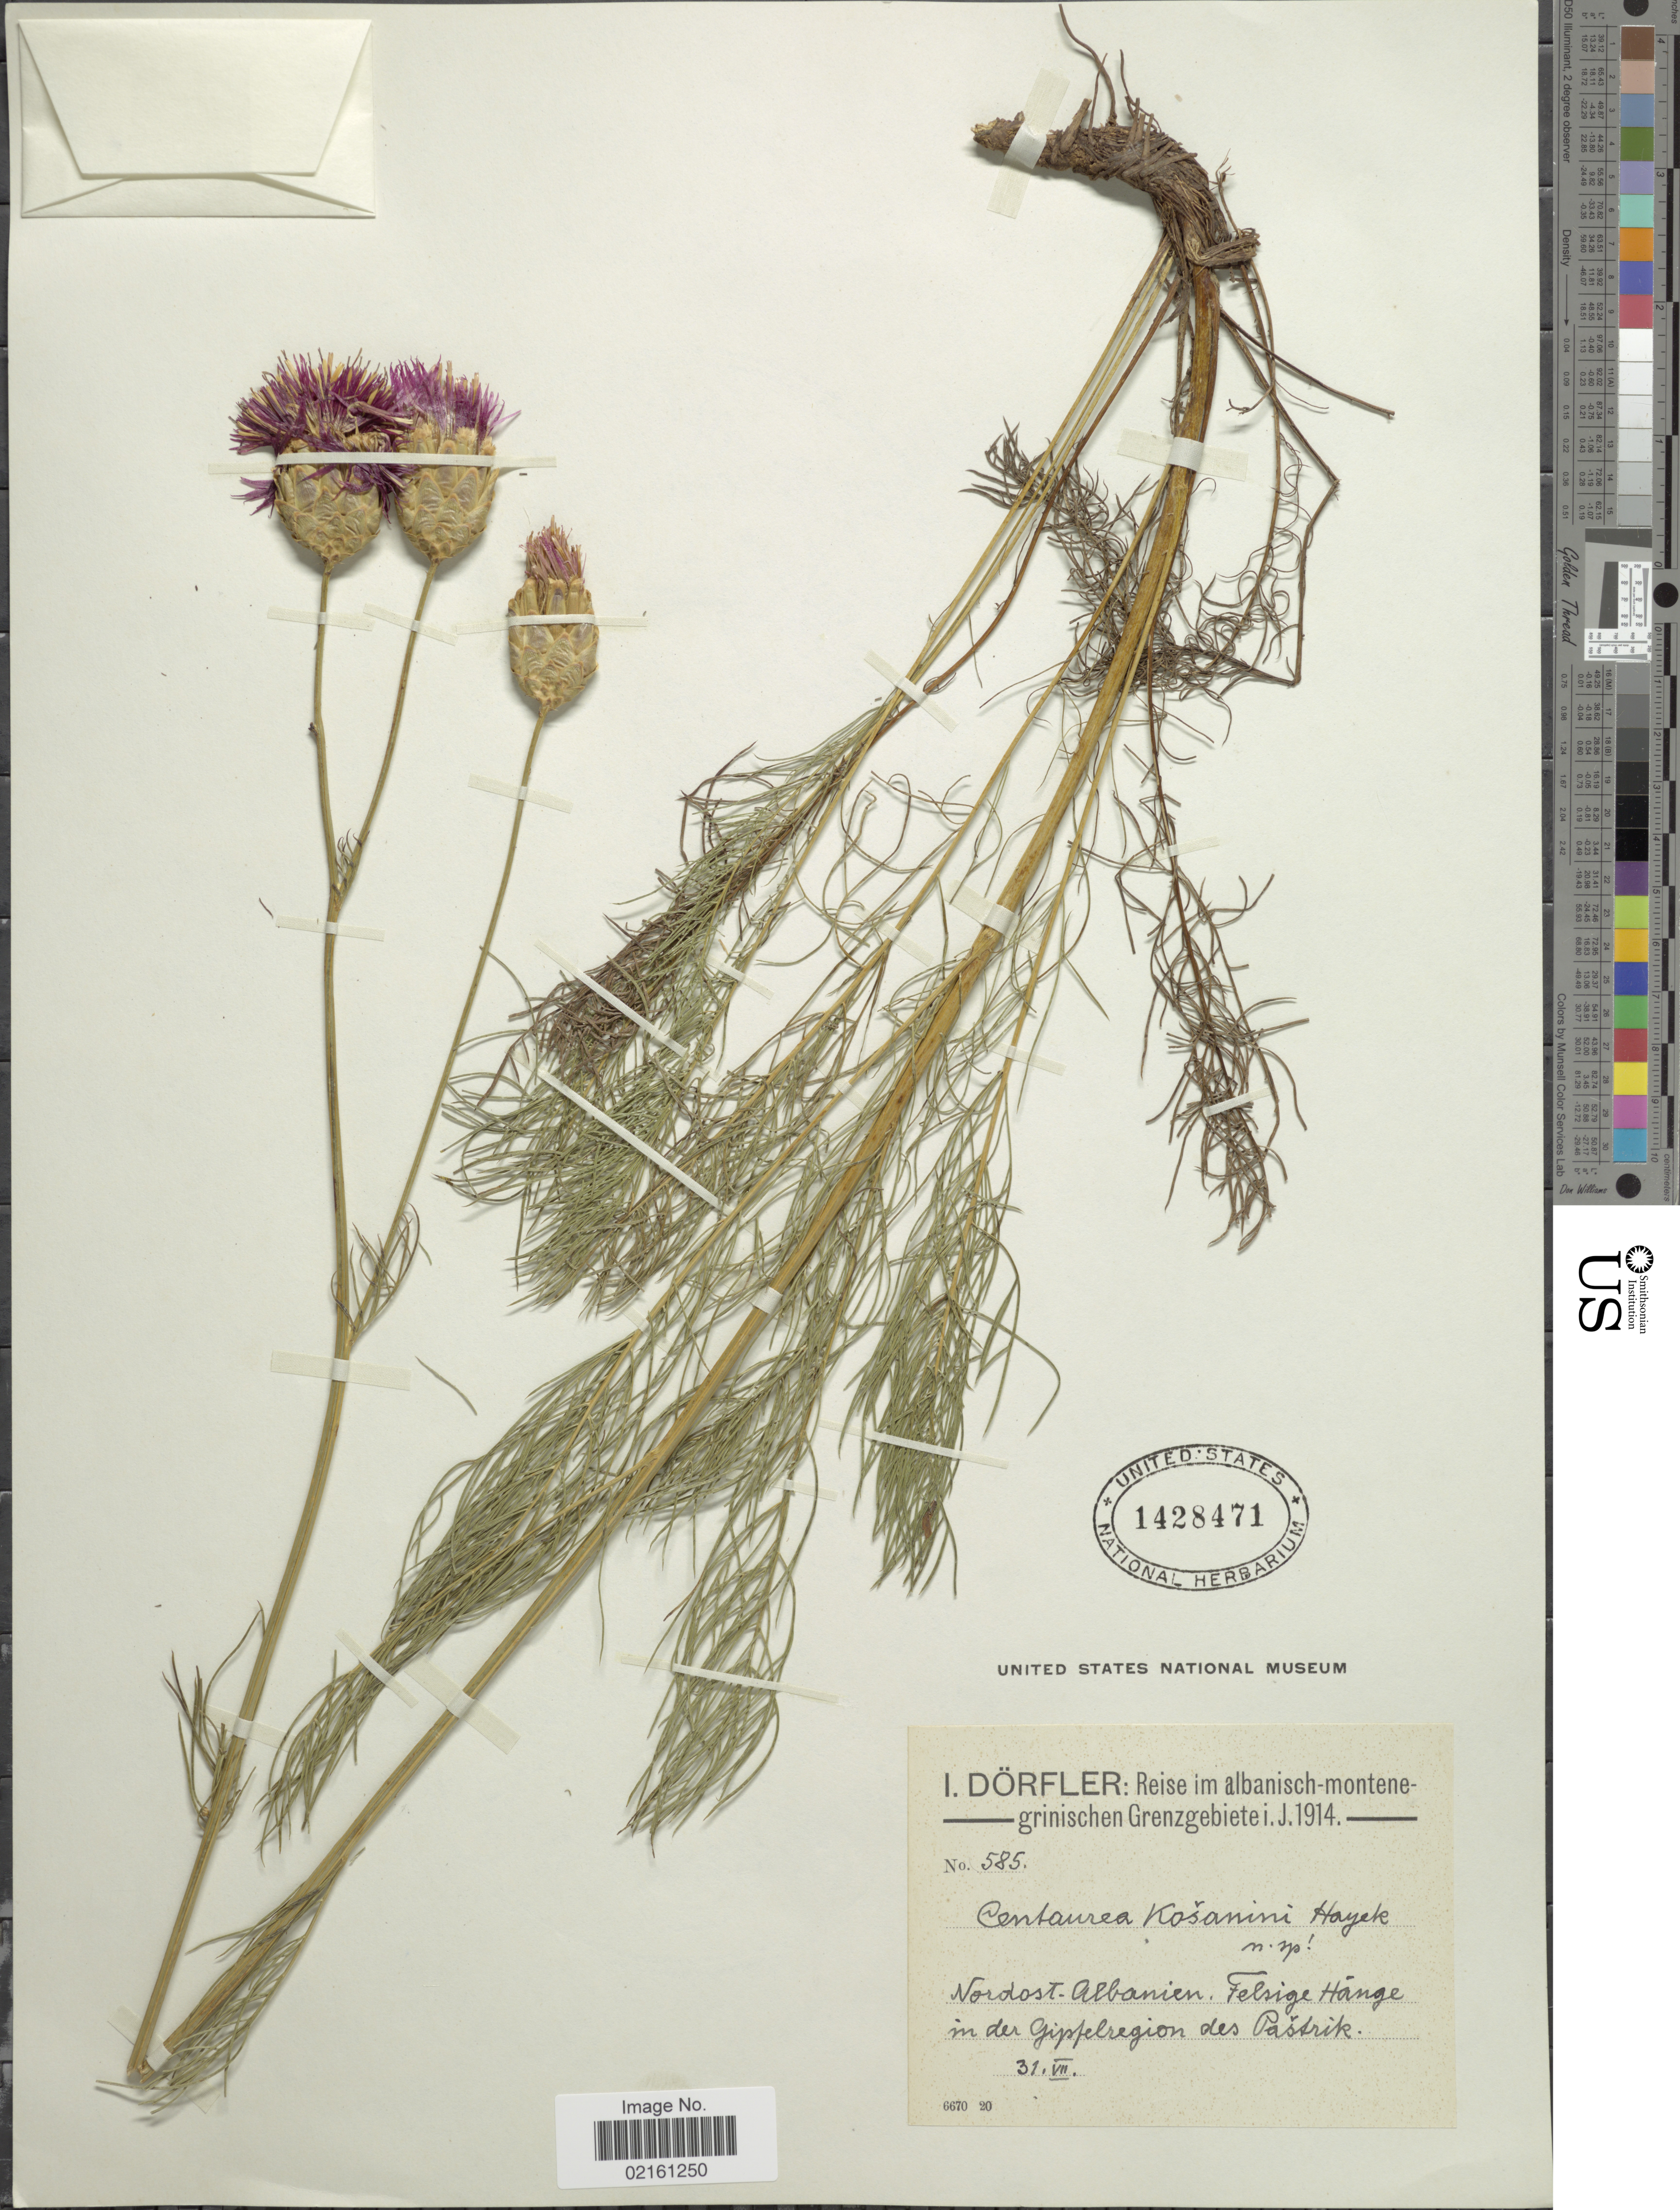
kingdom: Plantae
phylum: Tracheophyta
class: Magnoliopsida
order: Asterales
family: Asteraceae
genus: Centaurea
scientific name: Centaurea kosaninii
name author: Hayek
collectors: I. Dörfler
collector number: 585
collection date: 1914-07-31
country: Albania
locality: Albanisch-montene, Nordost-Albanien, Felsige Hange in der Gipselregion [interpreted] des Pastrik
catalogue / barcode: US 1428471